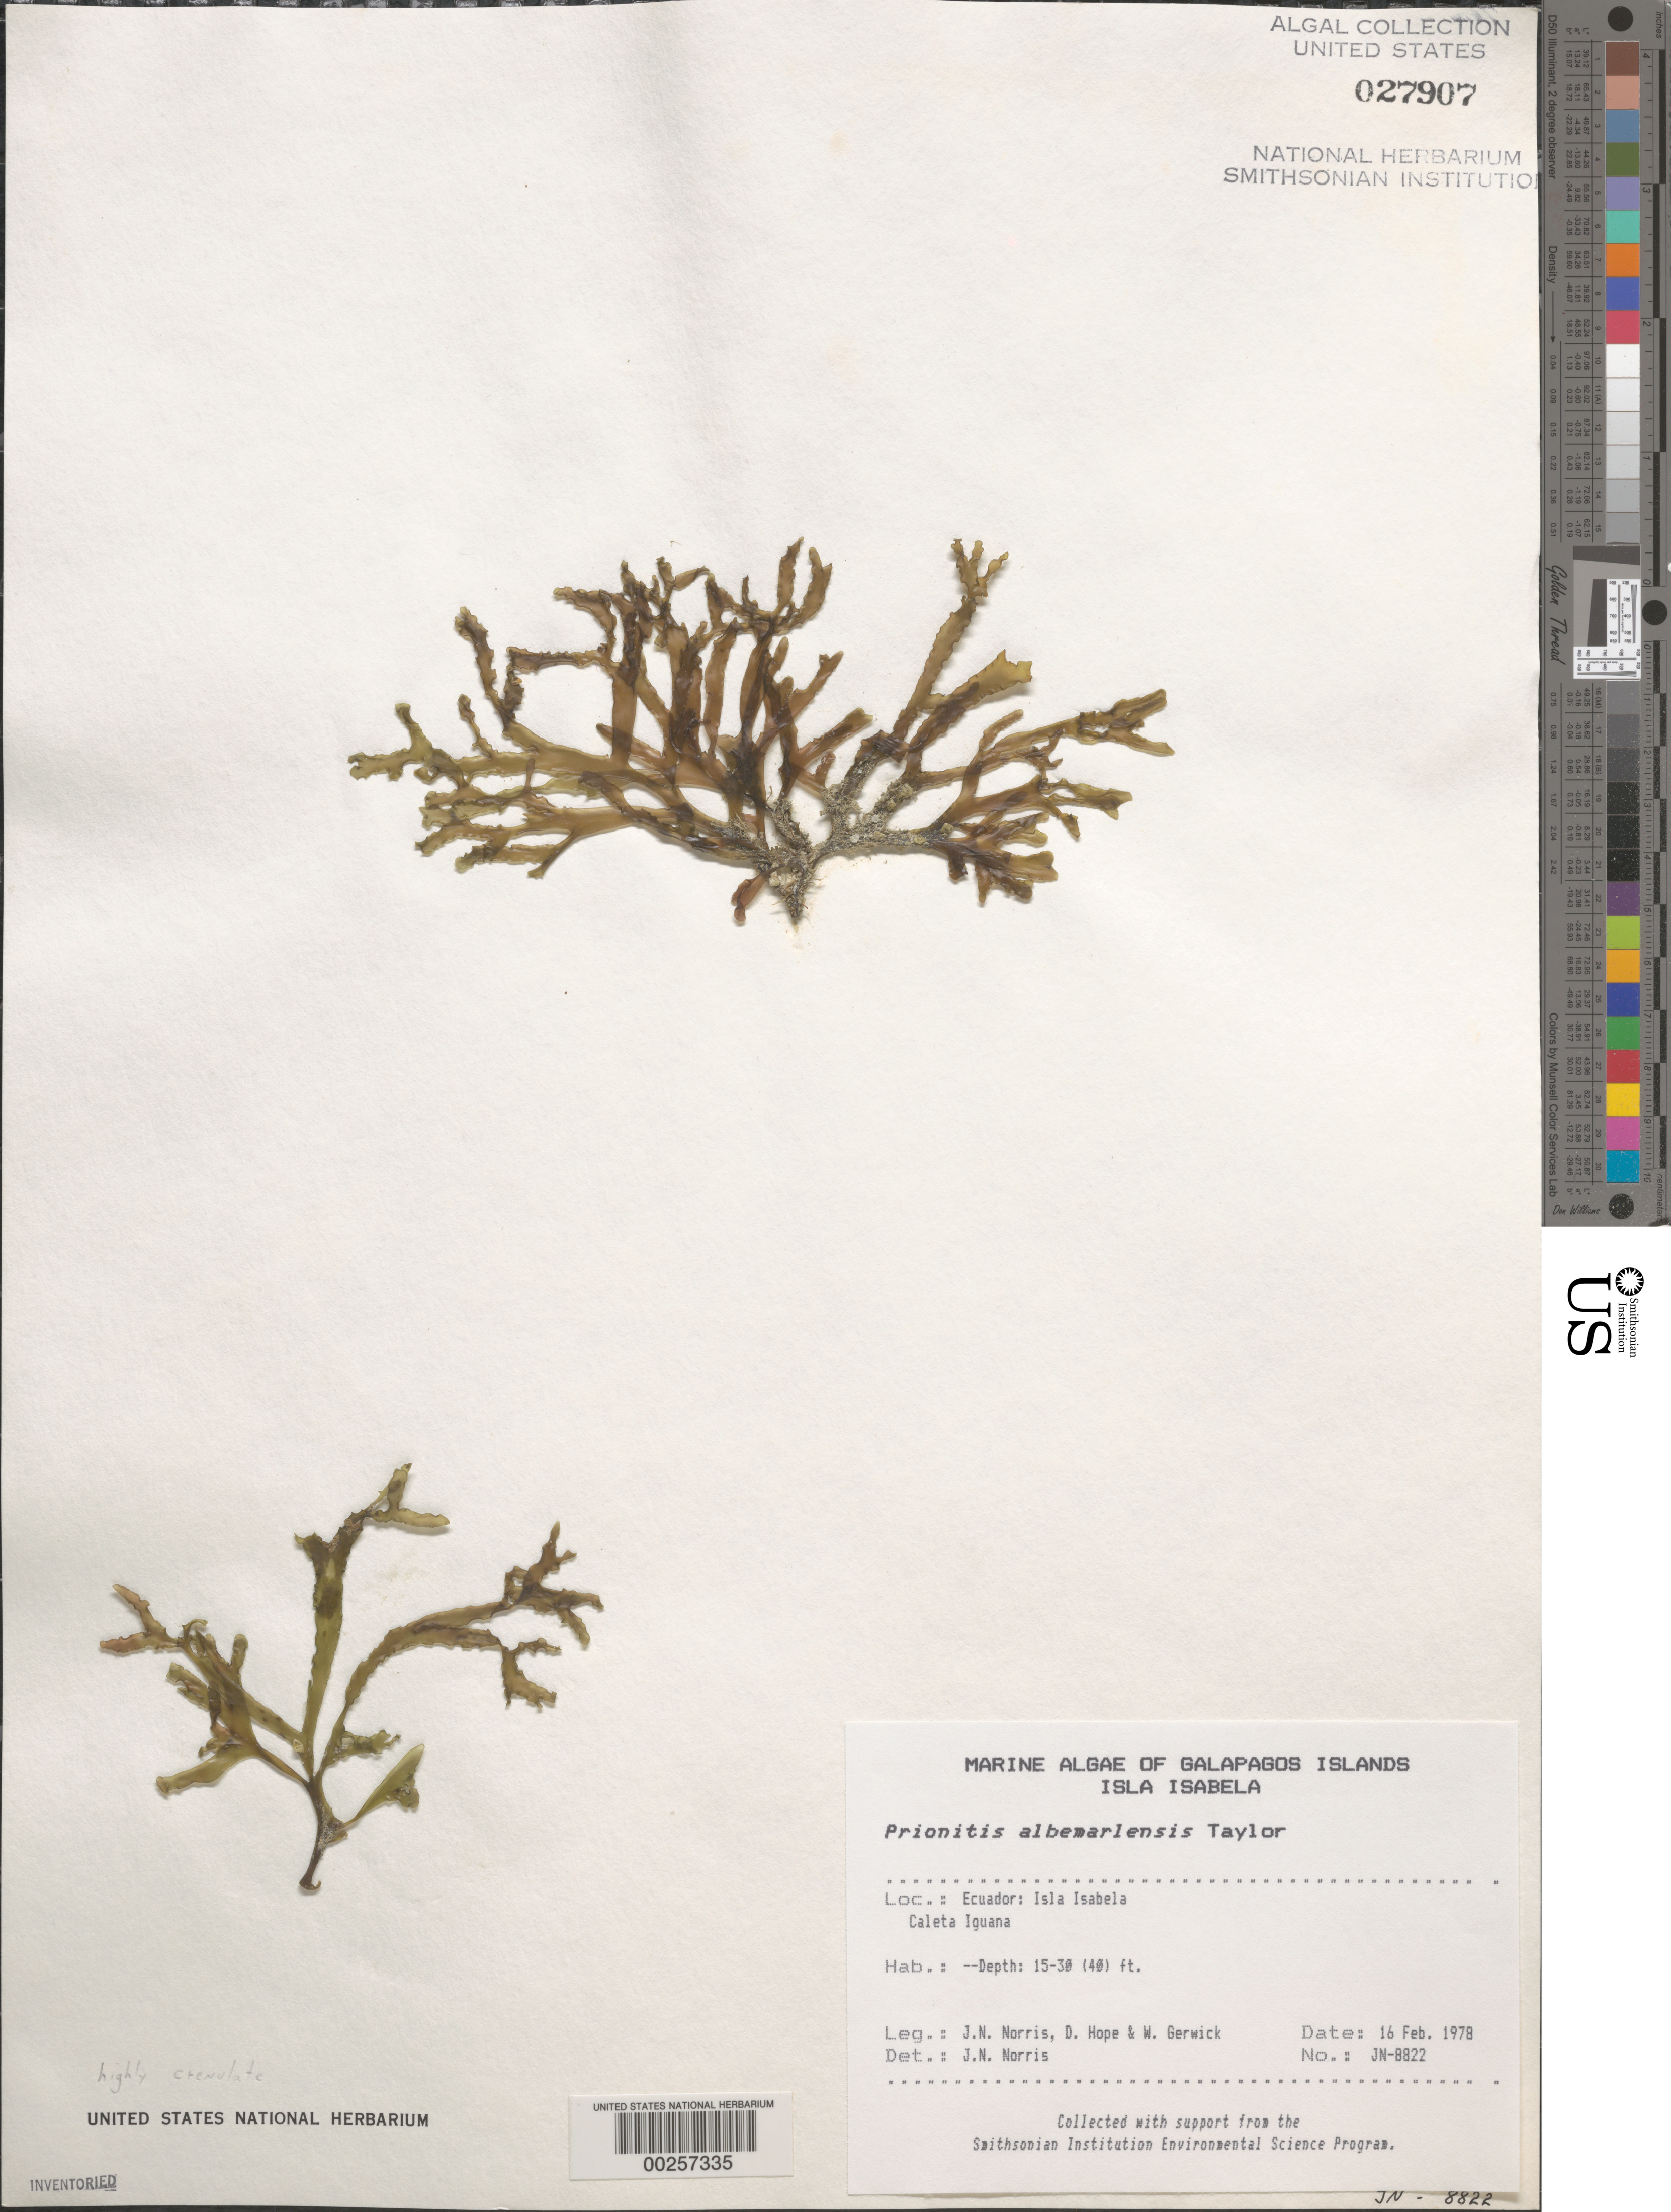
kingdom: Plantae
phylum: Rhodophyta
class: Florideophyceae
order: Cryptonemiales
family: Cryptonemiaceae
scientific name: Prionitis albemarlensis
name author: W.R. Taylor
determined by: Norris, James N.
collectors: J. N. Norris, D. Hope & W. Gerwick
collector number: JN-8822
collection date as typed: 16 Feb 1978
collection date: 1978-02-16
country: Ecuador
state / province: Colón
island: Isabela [Albemarle]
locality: Caleta Iguana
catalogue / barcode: US 27907